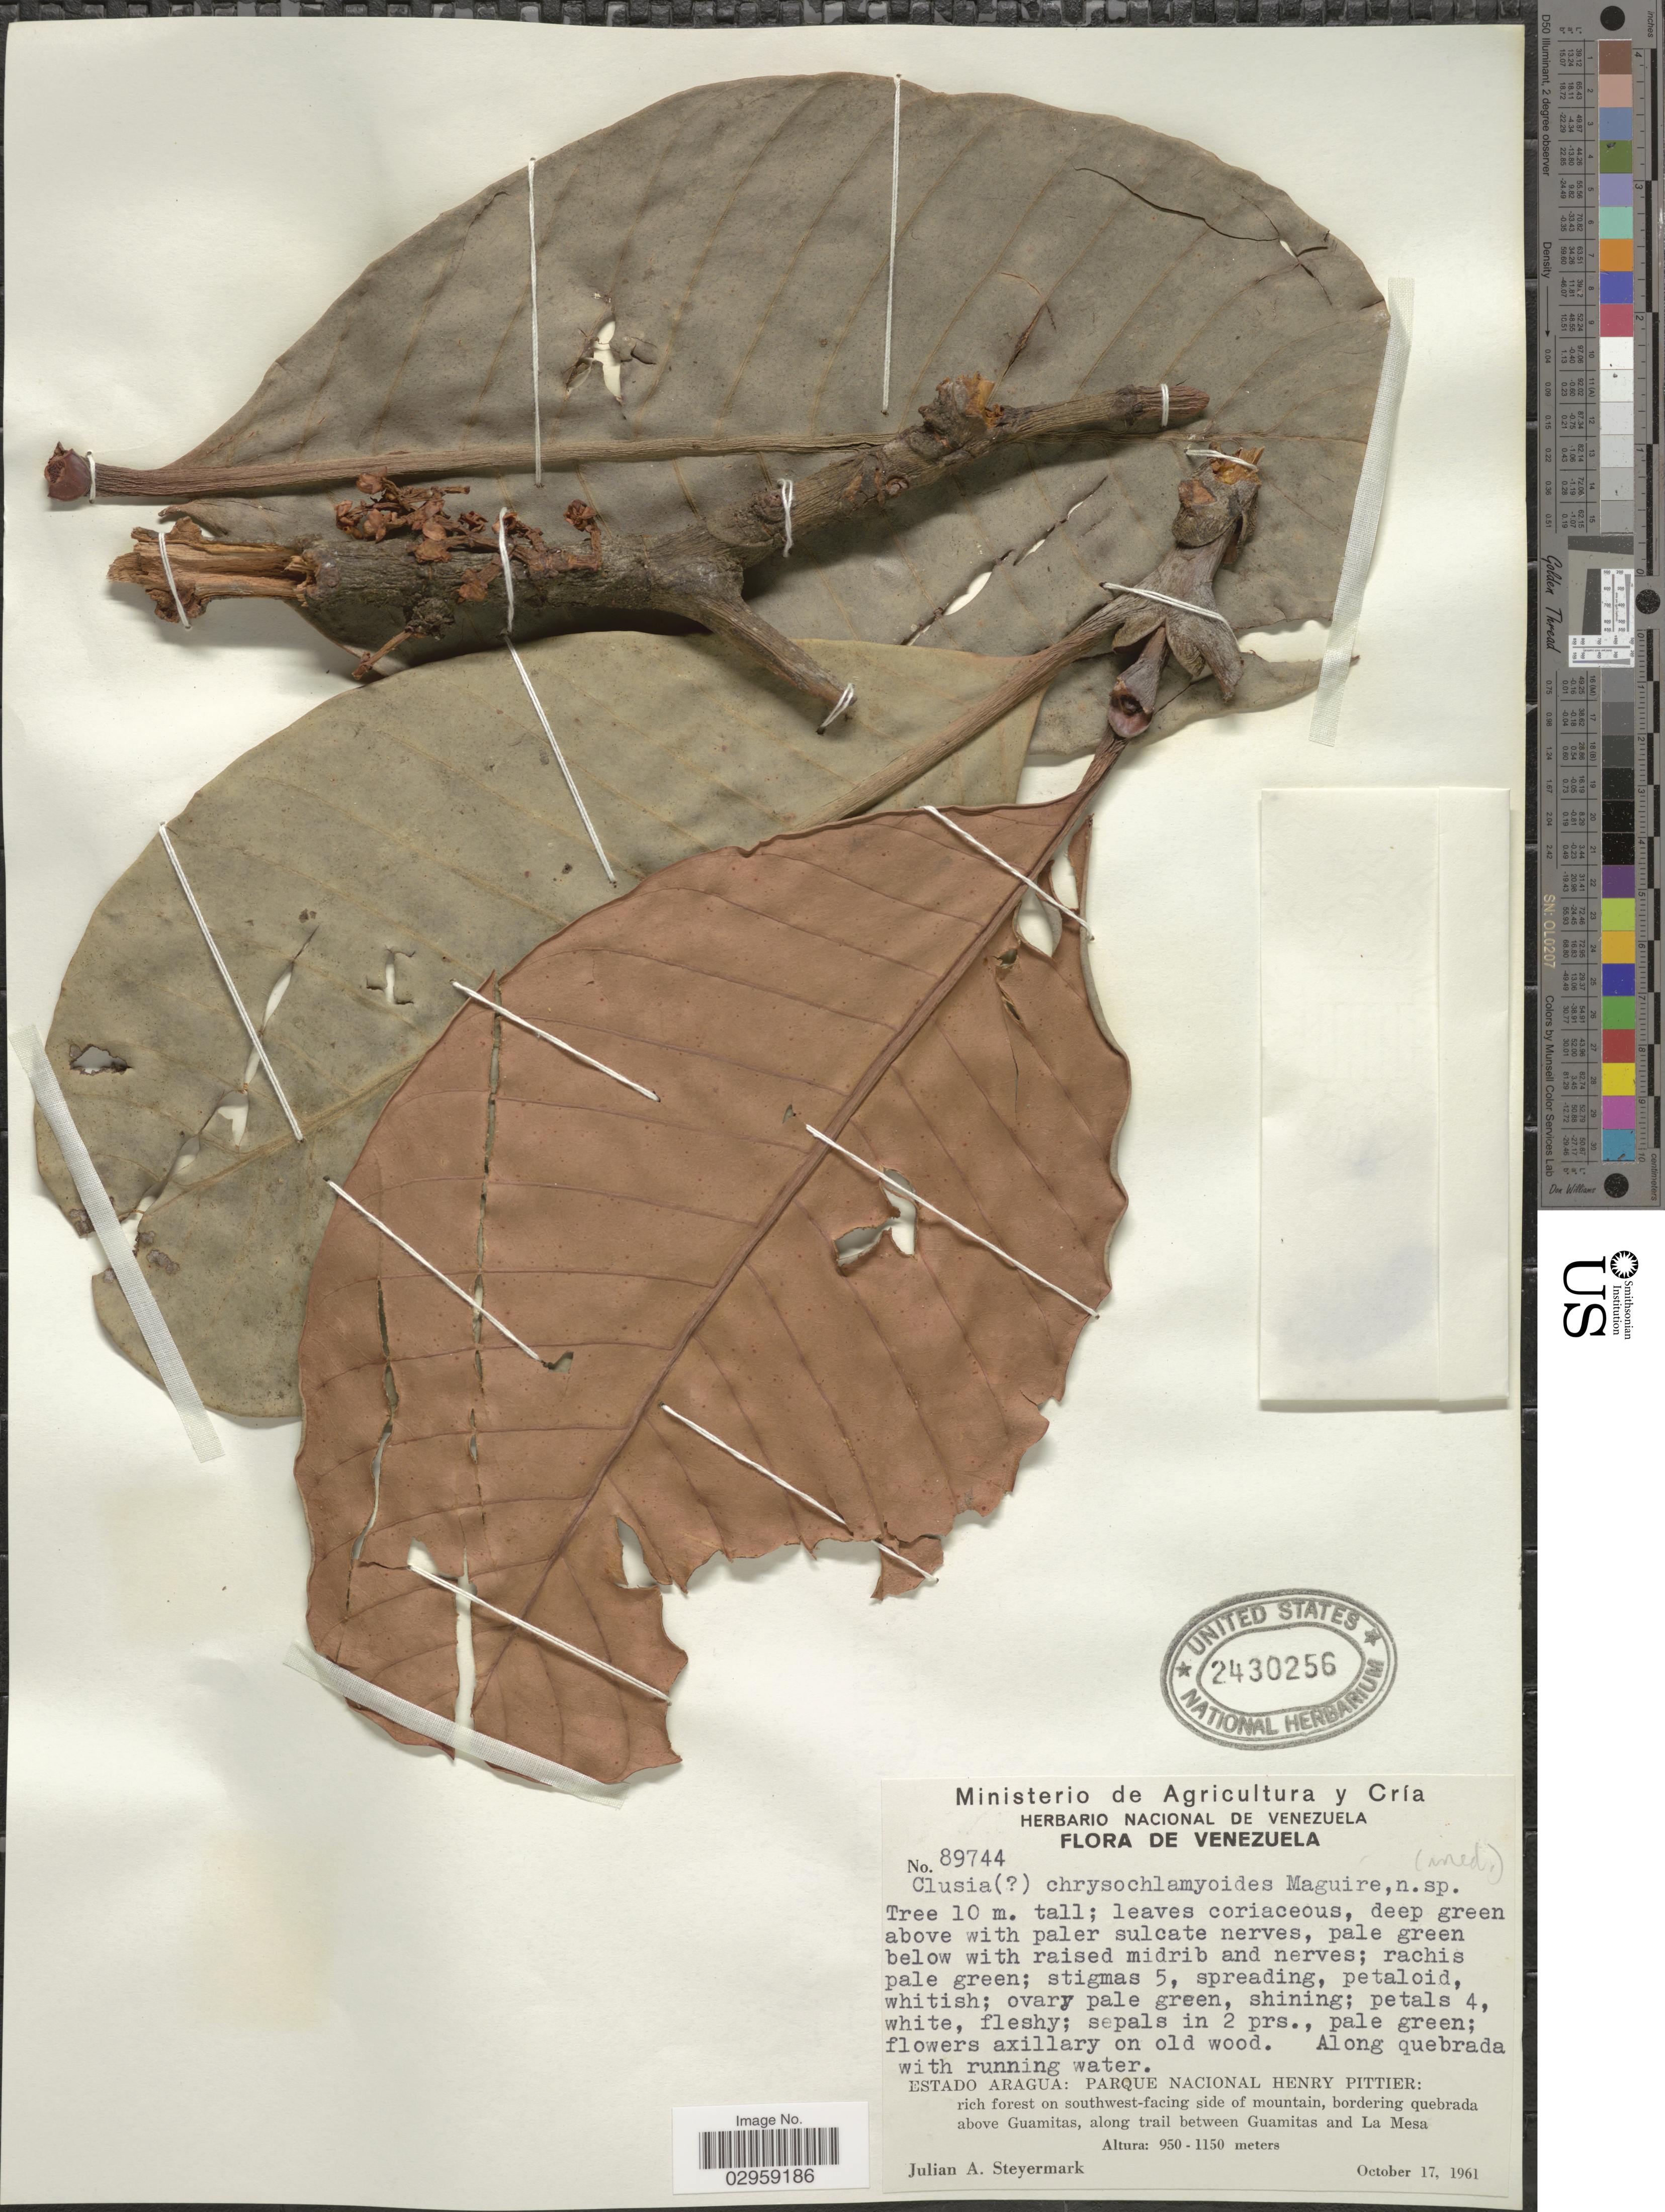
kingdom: Plantae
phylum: Tracheophyta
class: Magnoliopsida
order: Malpighiales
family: Clusiaceae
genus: Clusia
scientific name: Clusia chrysochlamyoides Maguire, ined.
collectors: J. Steyermark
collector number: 89744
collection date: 1961-10-17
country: Venezuela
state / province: Aragua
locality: Along quebrada with running water. Parque Nacional Henry Pittier: rich forest on southwest-facing side of mountain, bordering quebrada above Guamitas, along trail between Guamitas and La Mesa.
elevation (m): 950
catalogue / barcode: US 2430256